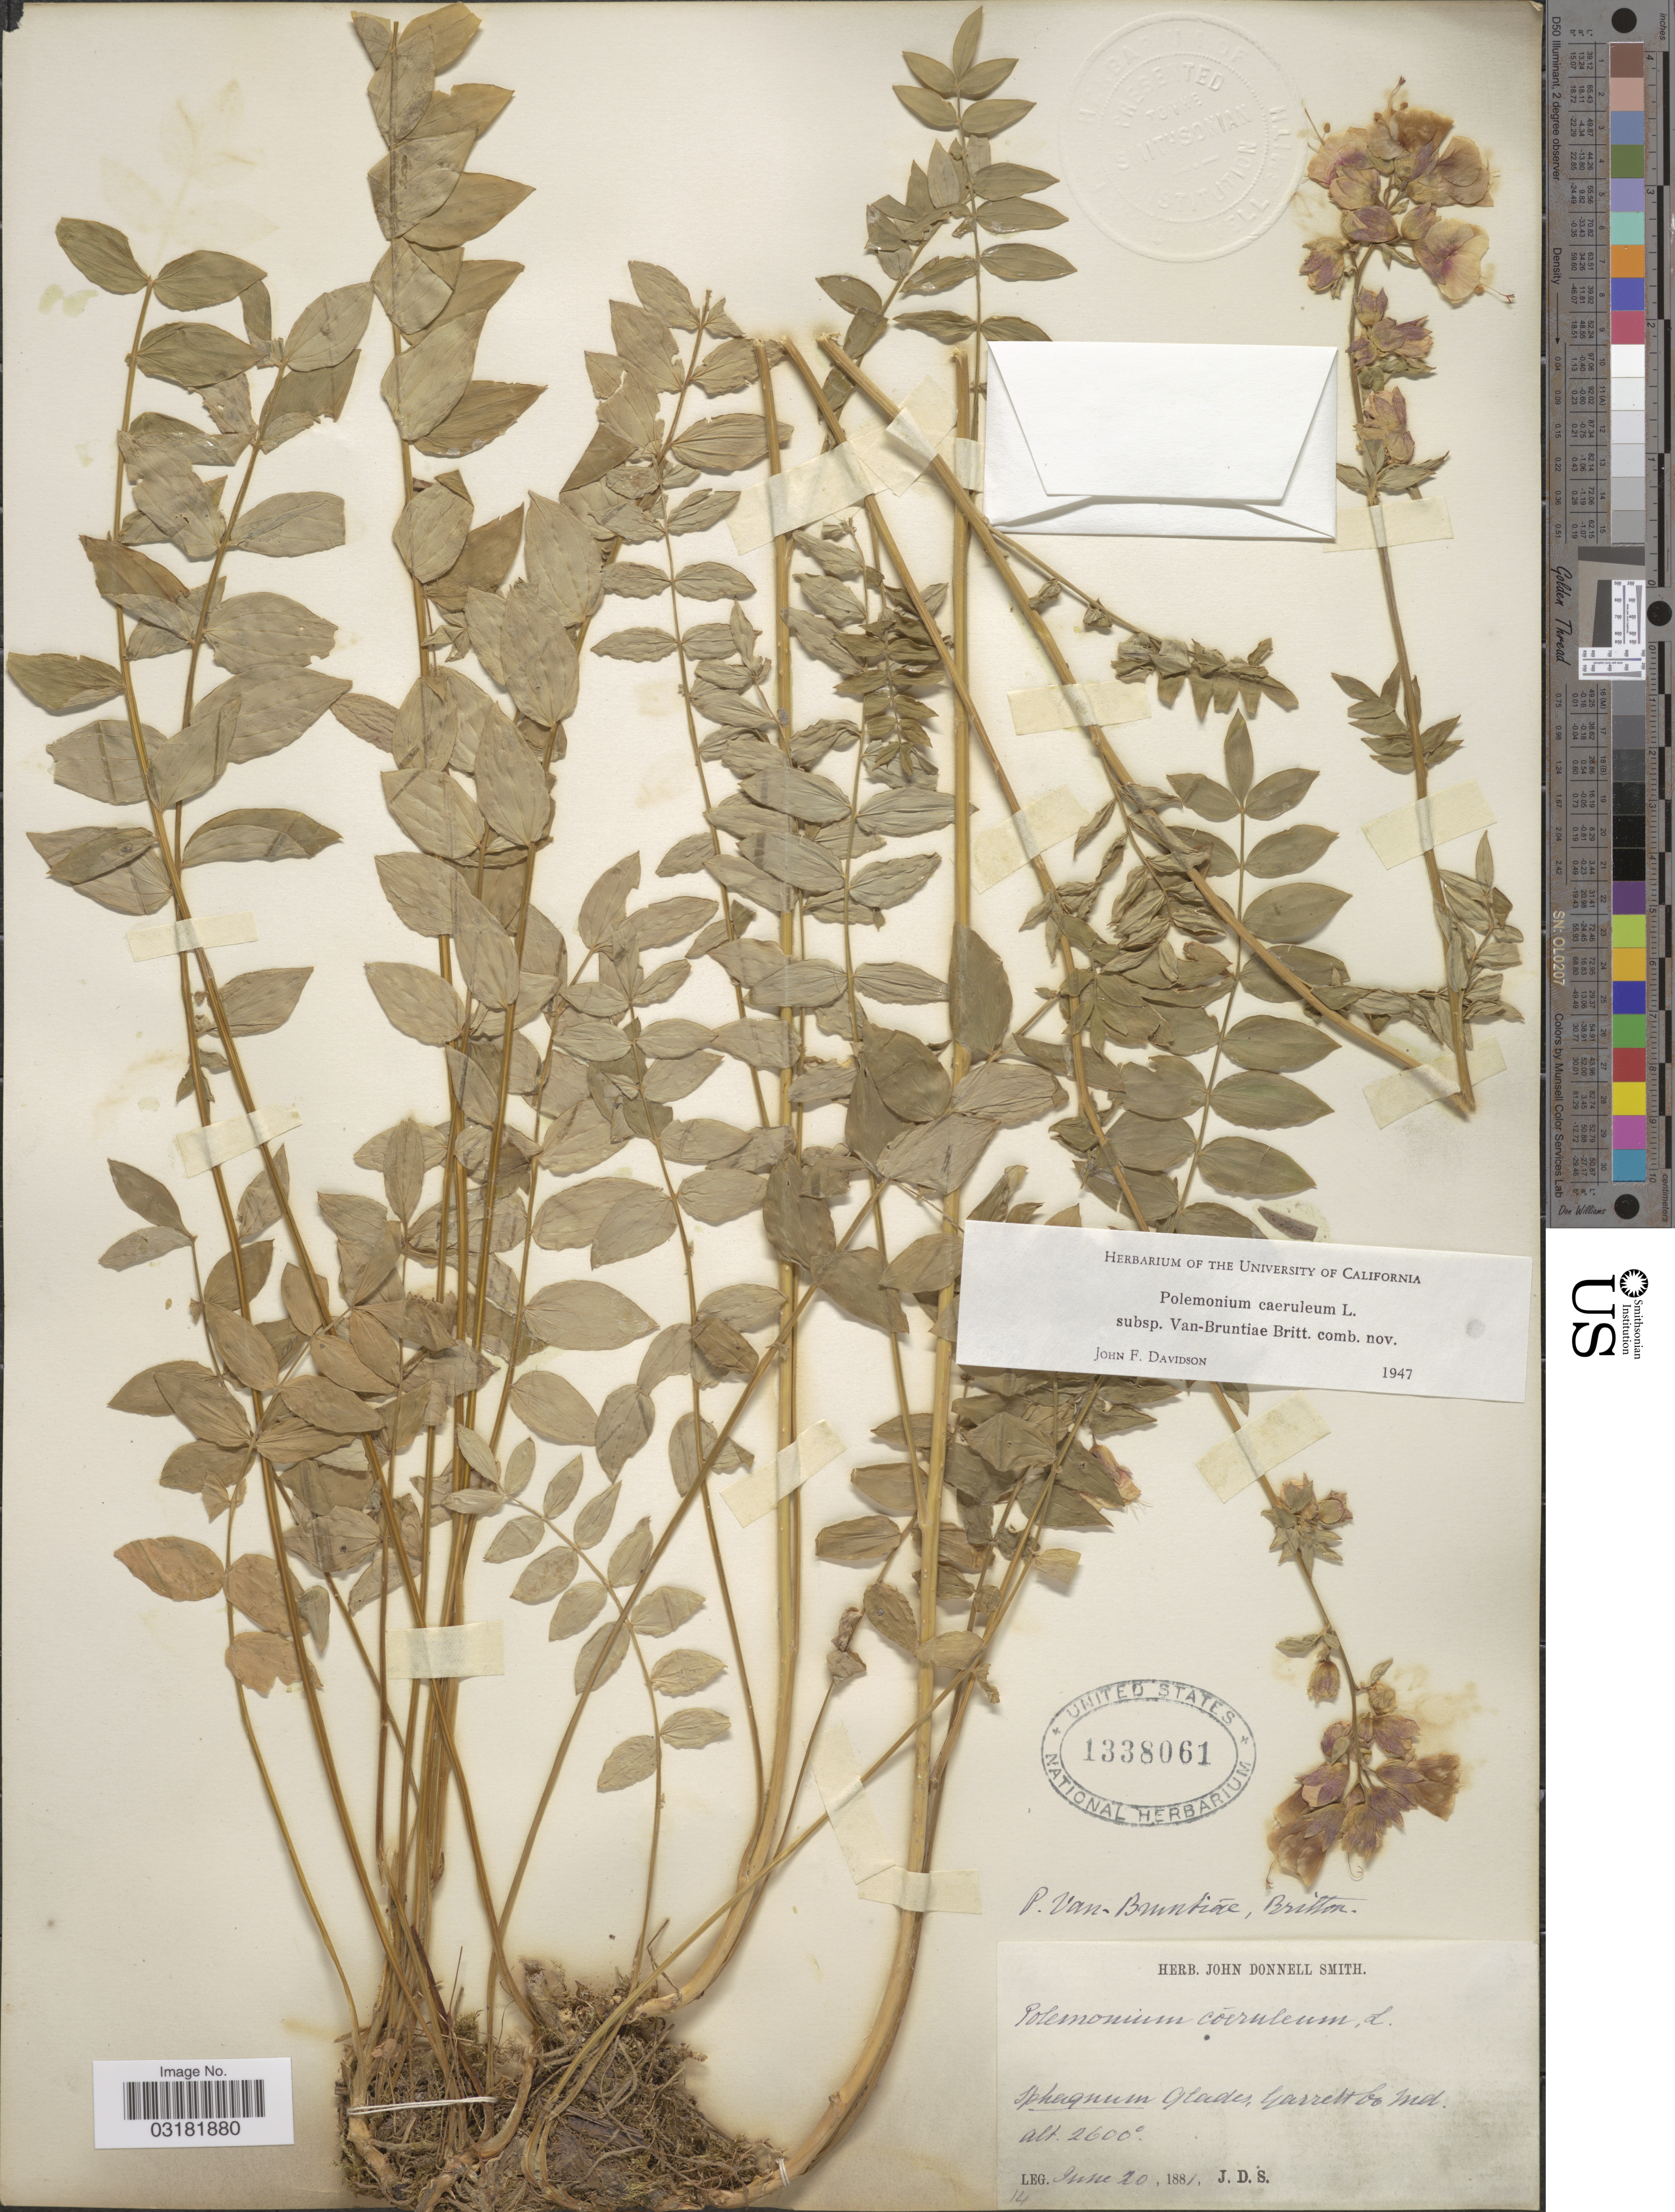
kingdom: Plantae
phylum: Tracheophyta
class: Magnoliopsida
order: Ericales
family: Polemoniaceae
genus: Polemonium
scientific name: Polemonium vanbruntiae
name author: Britton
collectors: J. Donnell Smith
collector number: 14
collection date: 1881-06-20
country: United States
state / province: Maryland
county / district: Garrett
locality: Sphagnum Glades, Garrett Co.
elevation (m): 792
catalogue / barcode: US 1338061